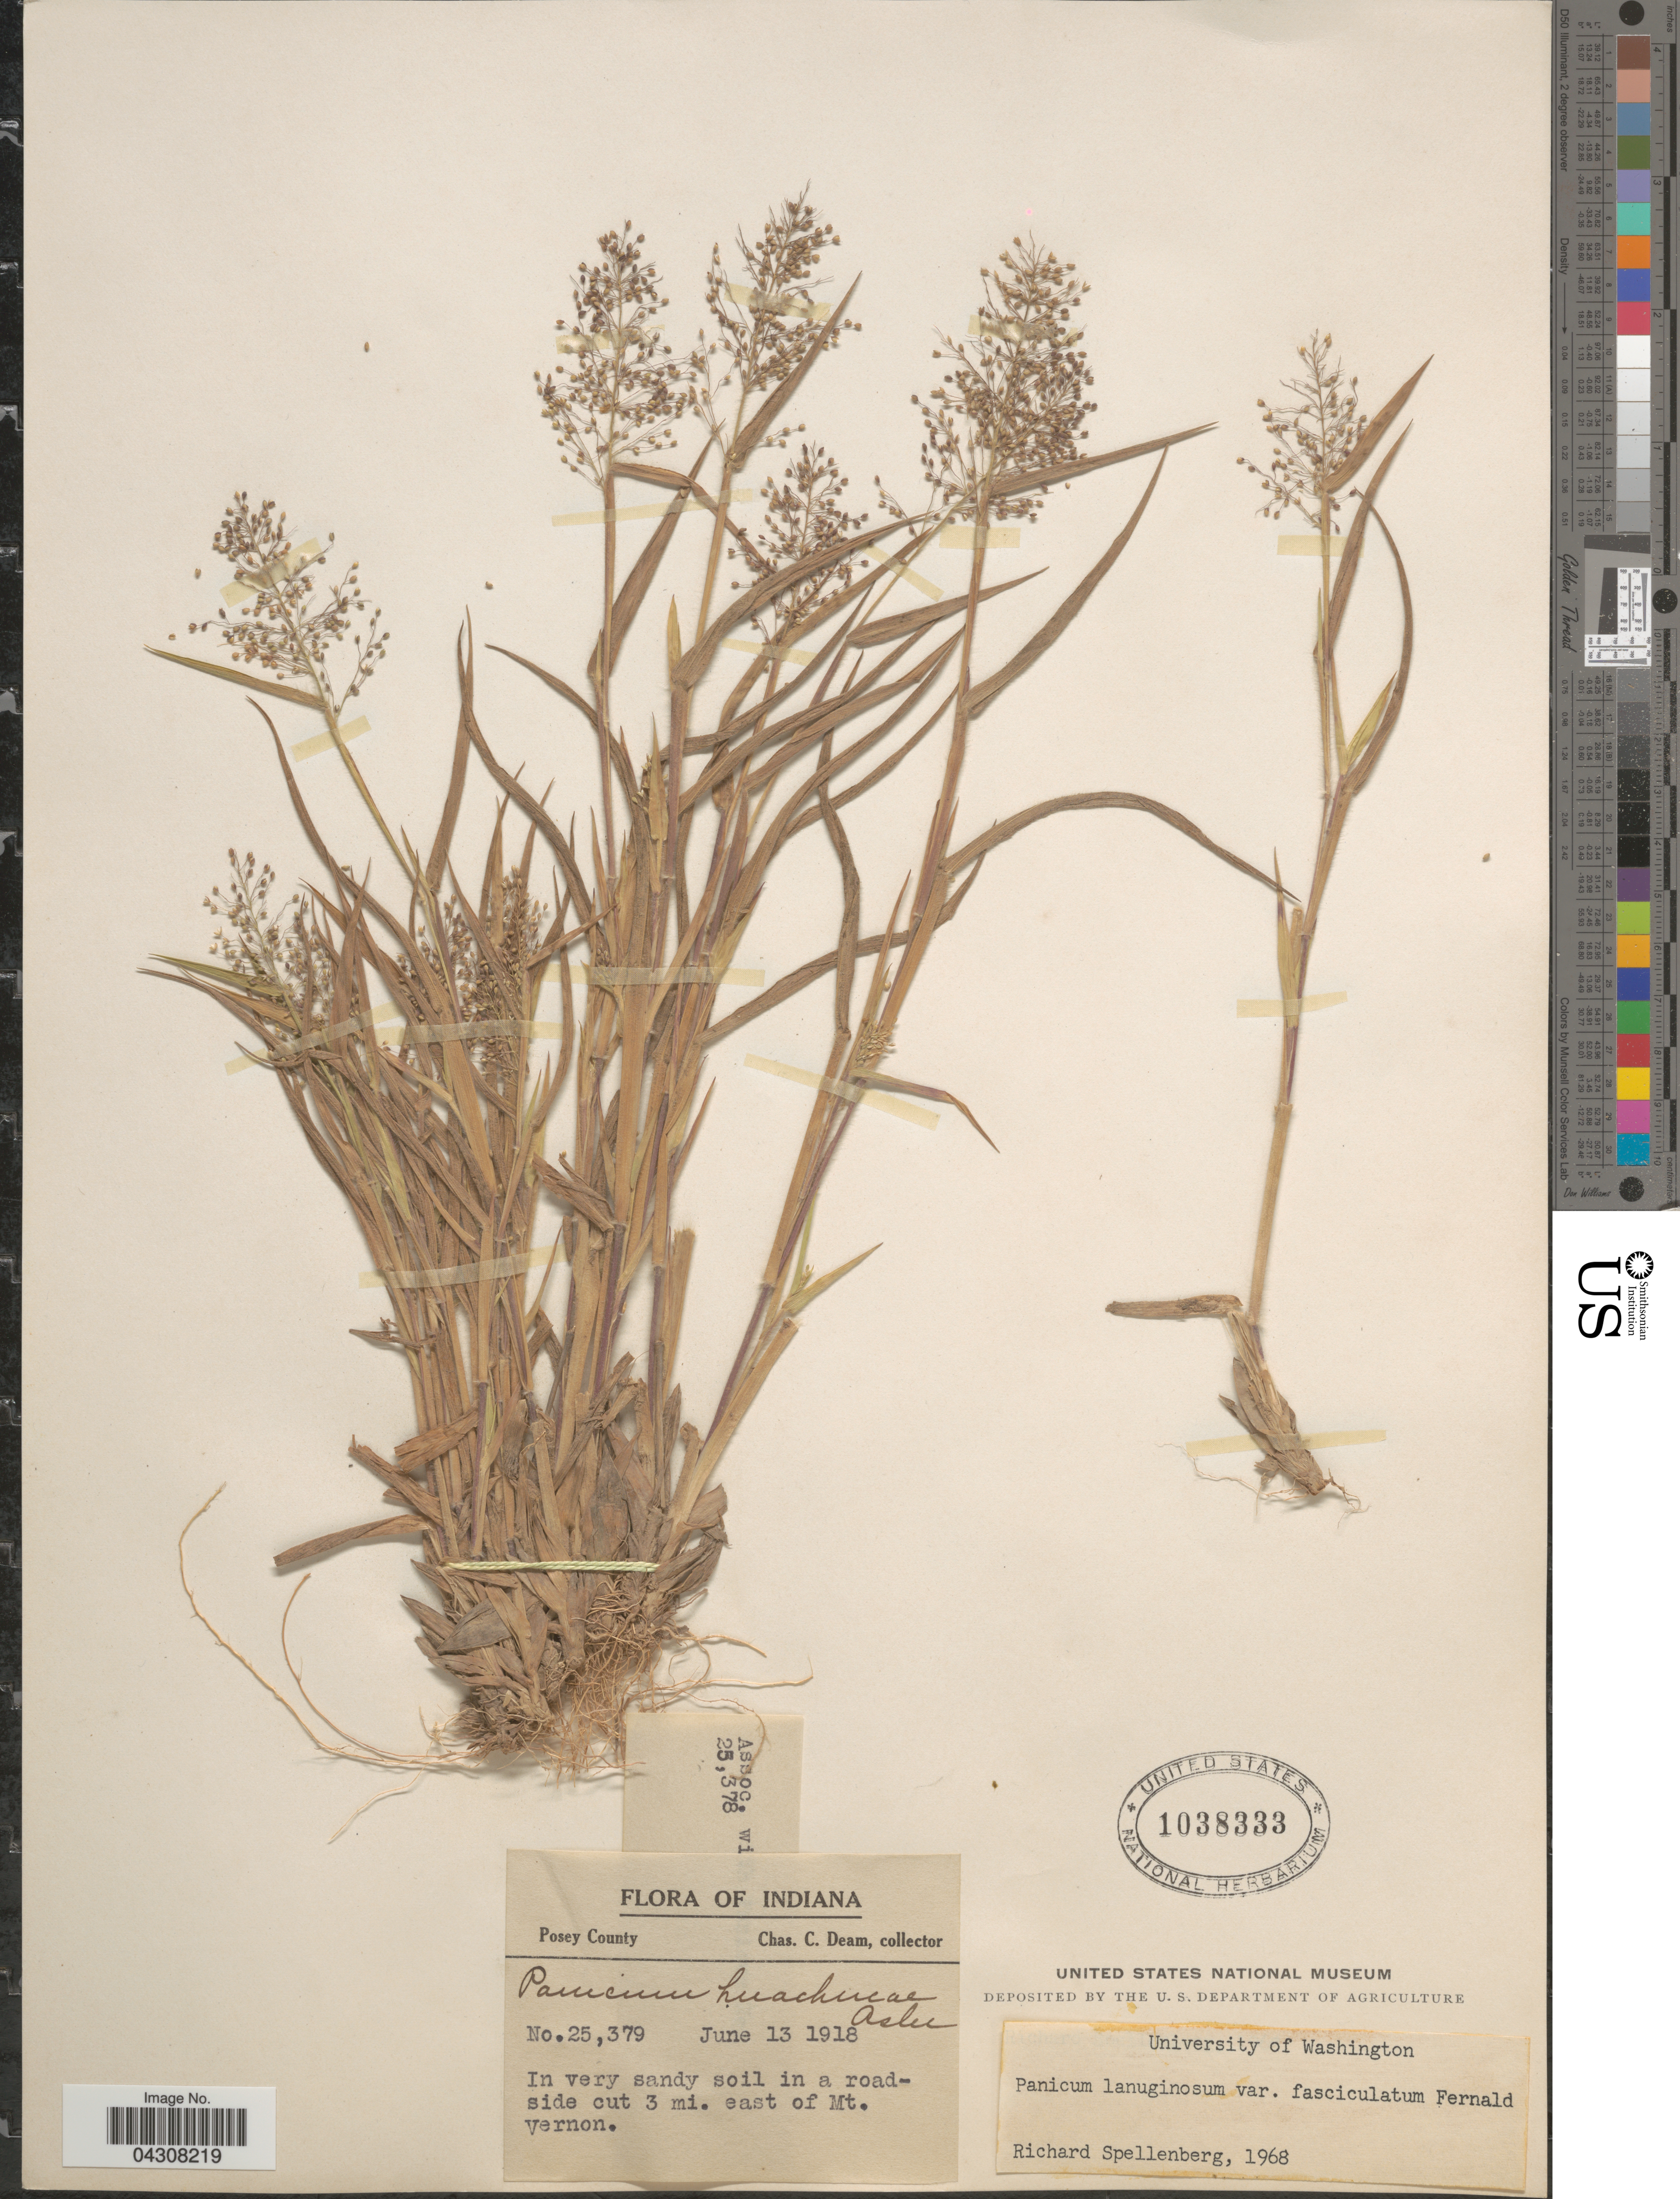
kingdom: Plantae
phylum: Tracheophyta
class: Liliopsida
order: Poales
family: Poaceae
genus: Dichanthelium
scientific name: Dichanthelium acuminatum var. acuminatum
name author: (Sw.) Gould & C.A. Clark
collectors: C. C. Deam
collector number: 25379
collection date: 1918-06-13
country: United States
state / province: Indiana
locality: Posey County. In very sandy soil in a roadside cut 3 mi. east of Mt. Vernon.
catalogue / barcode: US 1038333